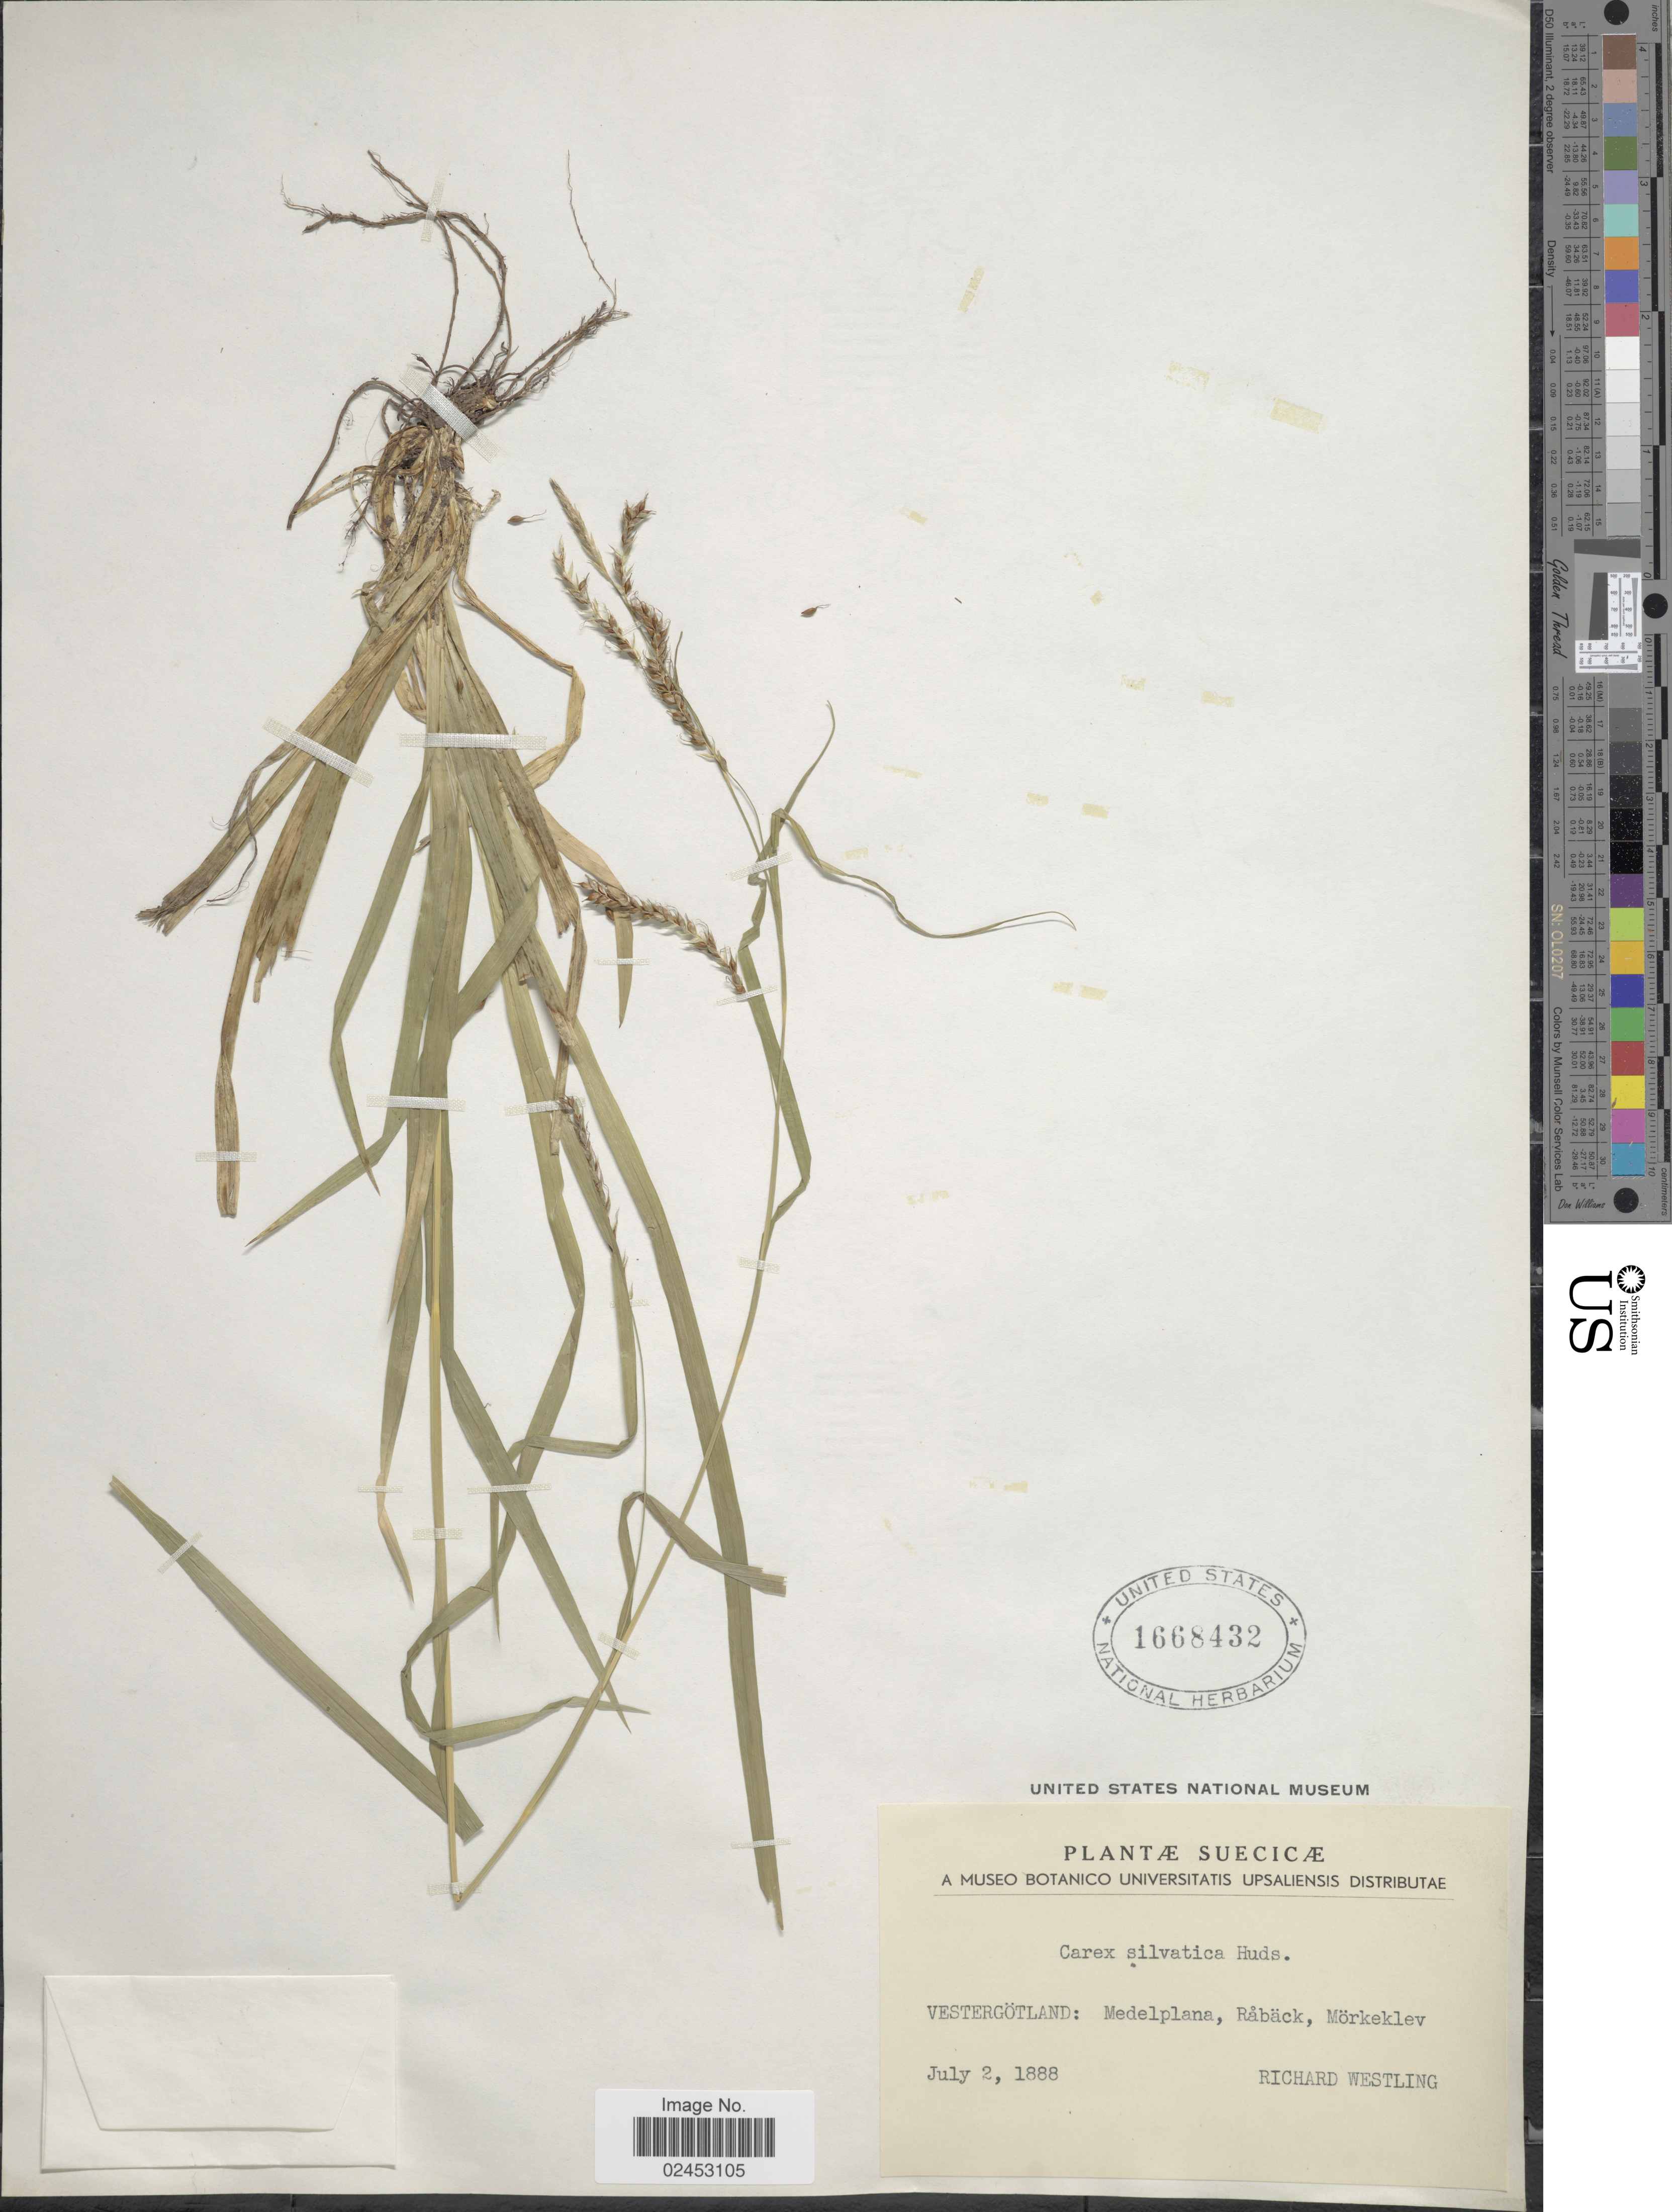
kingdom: Plantae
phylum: Tracheophyta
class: Liliopsida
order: Poales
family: Cyperaceae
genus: Carex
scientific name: Carex sylvatica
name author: Huds.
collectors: R. Westling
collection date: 1888-07-02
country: Sweden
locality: Vestergotland: Medelplana, Raback, Morkeklev.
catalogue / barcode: US 1668432